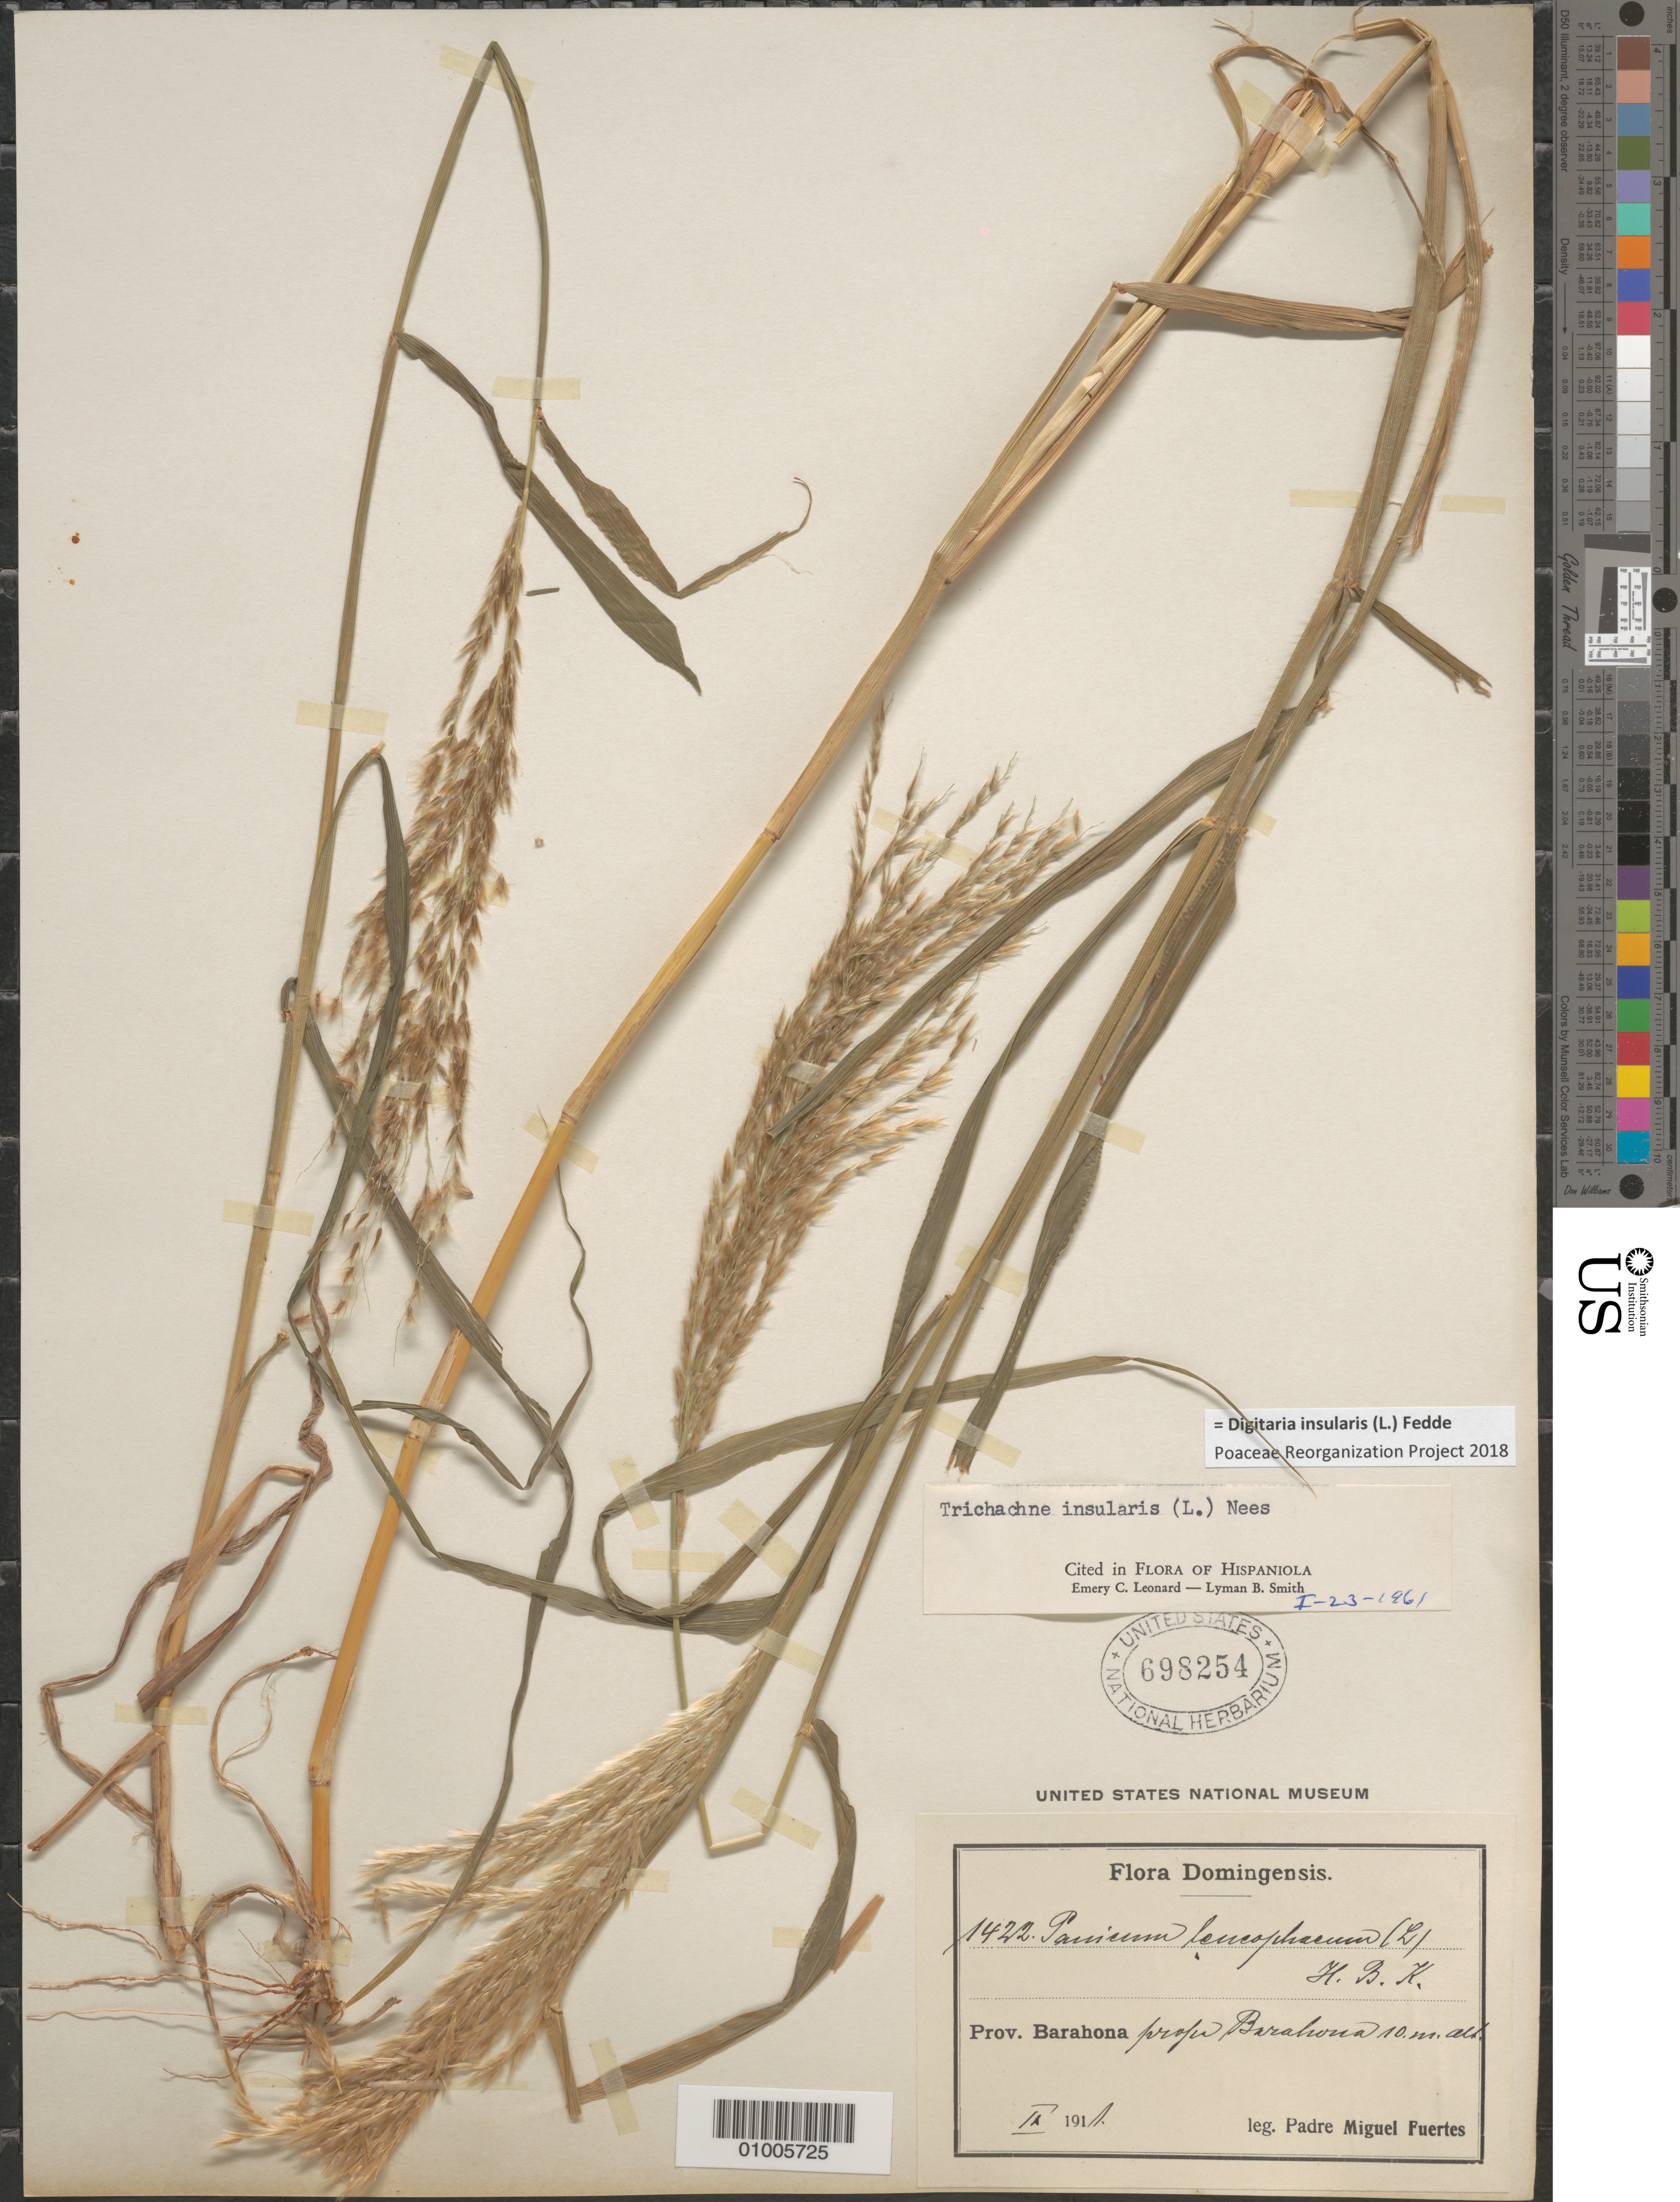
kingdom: Plantae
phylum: Tracheophyta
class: Liliopsida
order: Poales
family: Poaceae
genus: Digitaria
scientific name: Digitaria insularis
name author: (L.) Mez ex Ekman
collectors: M. D. Fuertes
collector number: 1422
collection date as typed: Sep 1911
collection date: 1911-09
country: Dominican Republic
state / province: Barahona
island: Hispaniola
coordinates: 0 N, 0 E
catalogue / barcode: US 698254